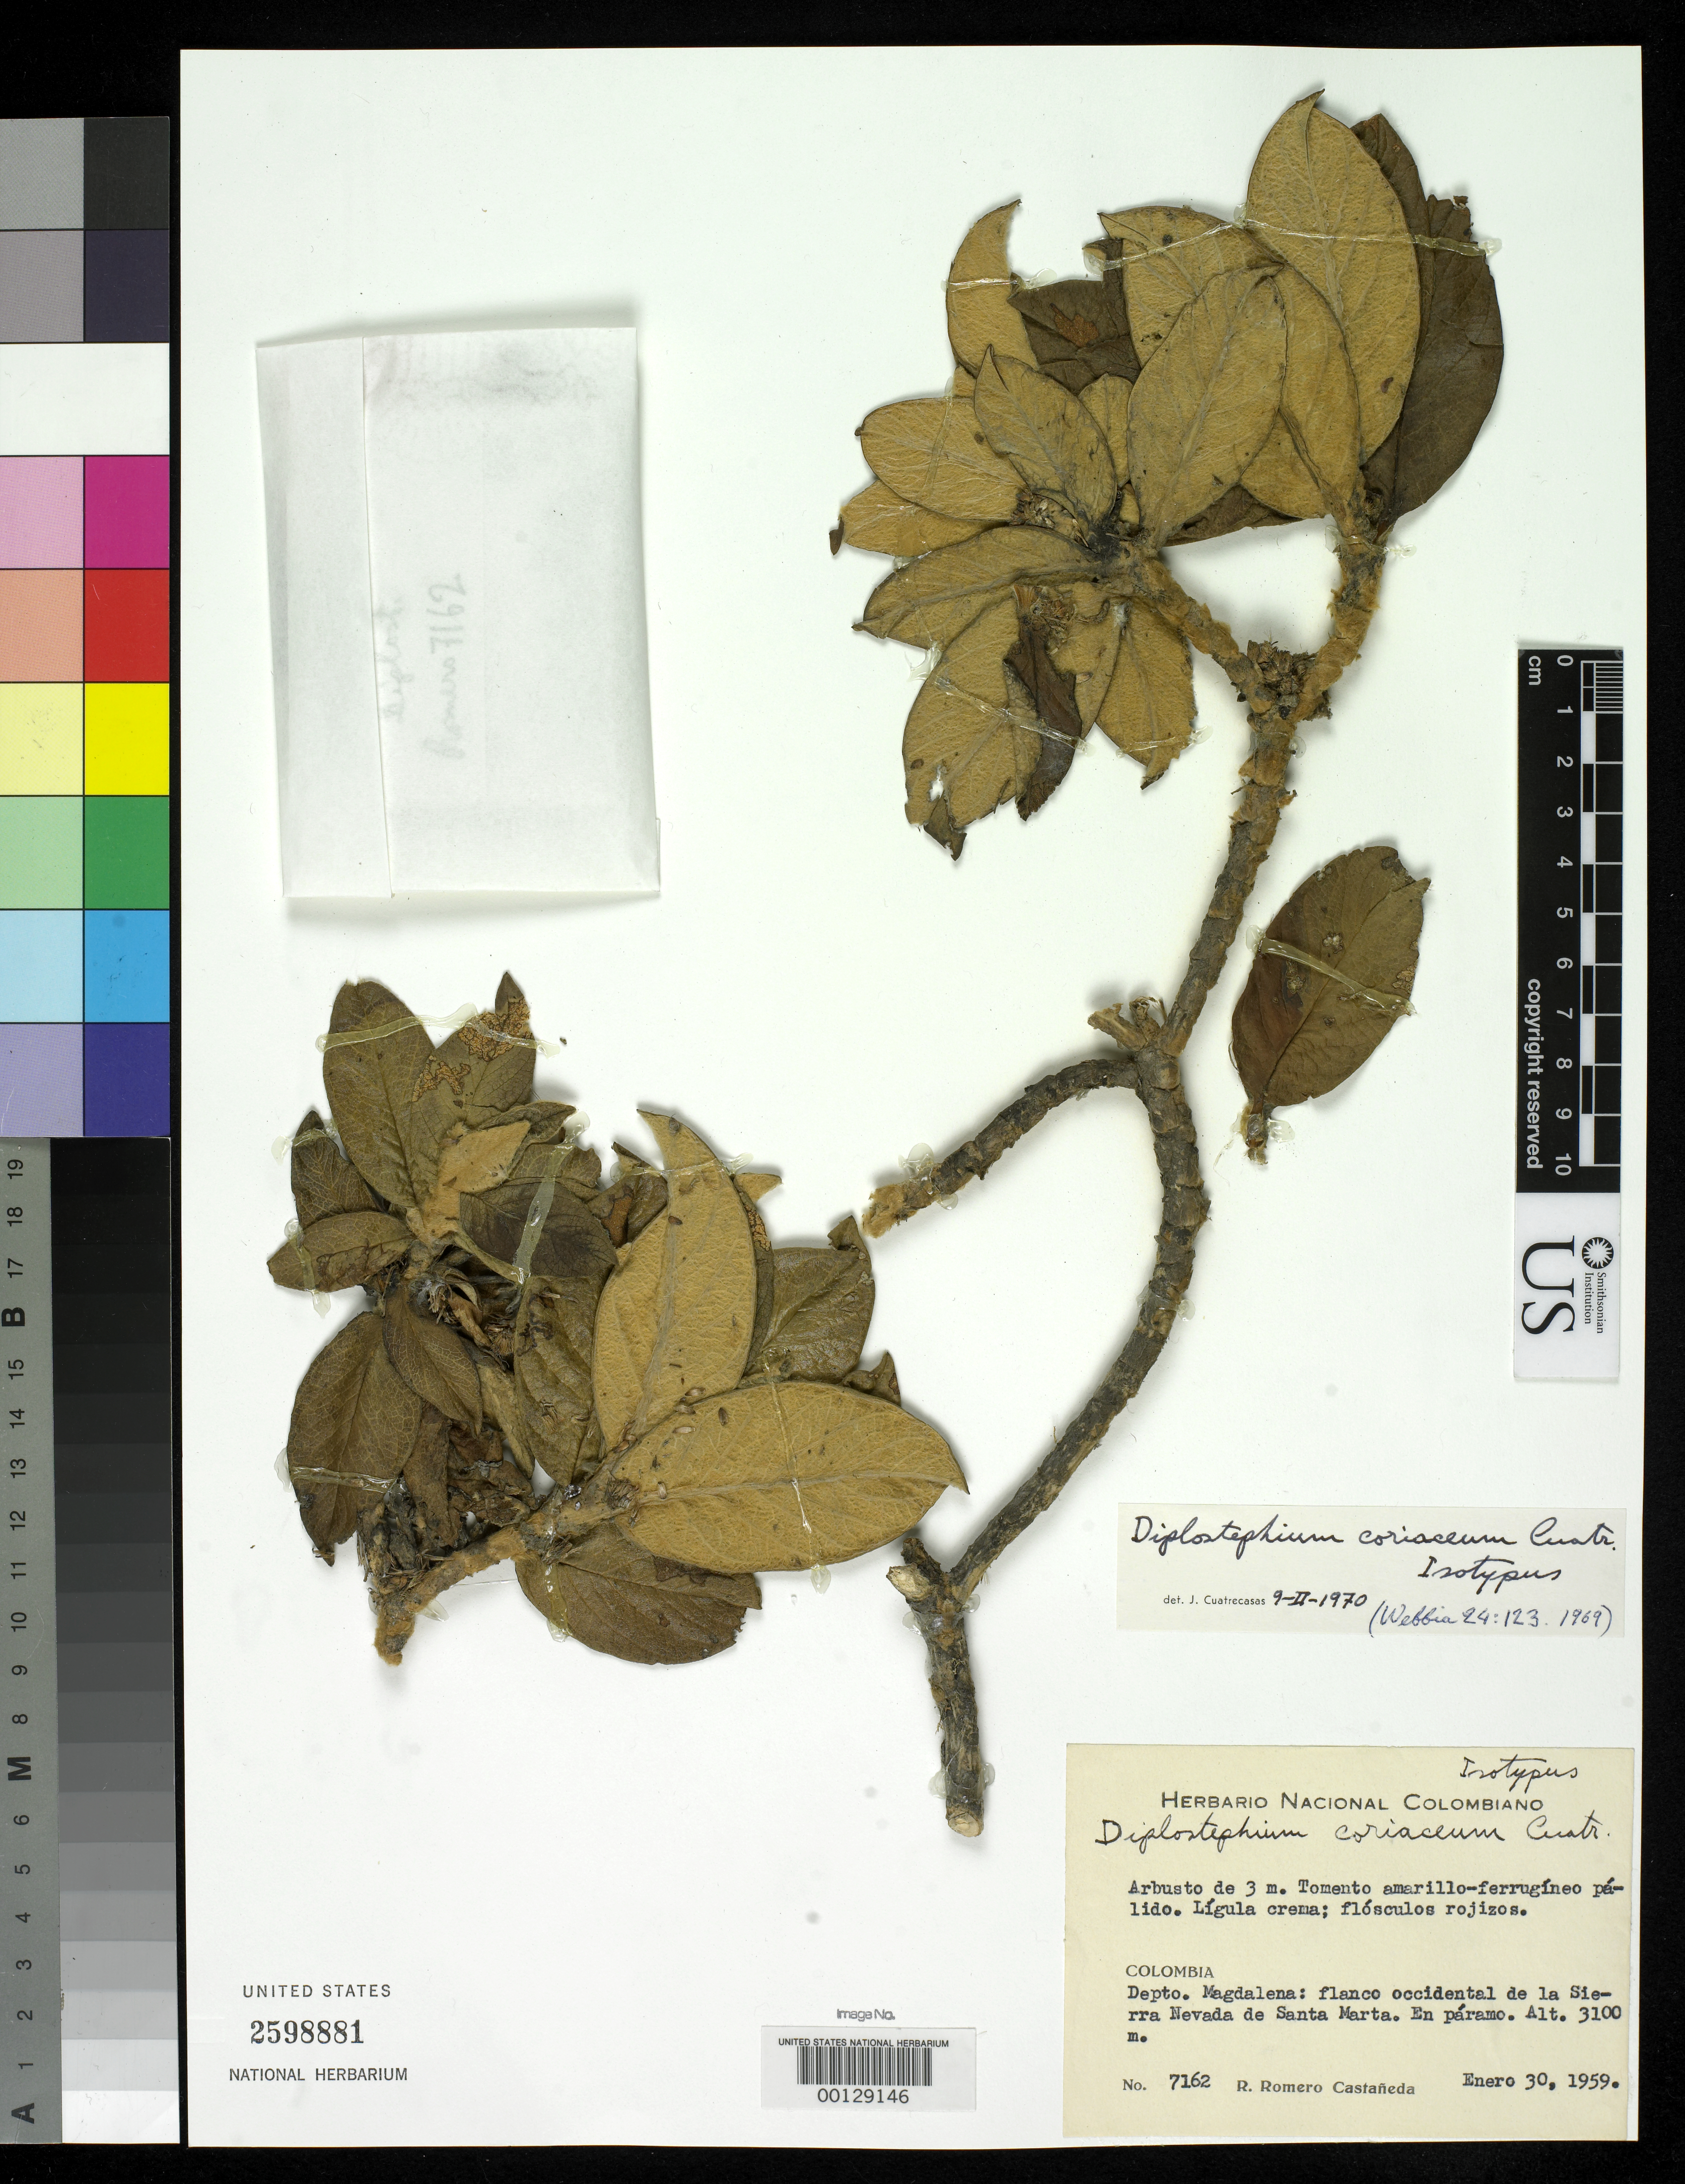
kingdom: Plantae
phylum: Tracheophyta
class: Magnoliopsida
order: Asterales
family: Asteraceae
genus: Diplostephium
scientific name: Diplostephium coriaceum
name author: Cuatrec.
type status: Isotype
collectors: R. Romero Castañeda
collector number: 7162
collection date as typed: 30 Jan 1959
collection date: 1959-01-30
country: Colombia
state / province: Magdalena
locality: Sierra Nevada de Santa Marta.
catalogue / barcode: US 2598881